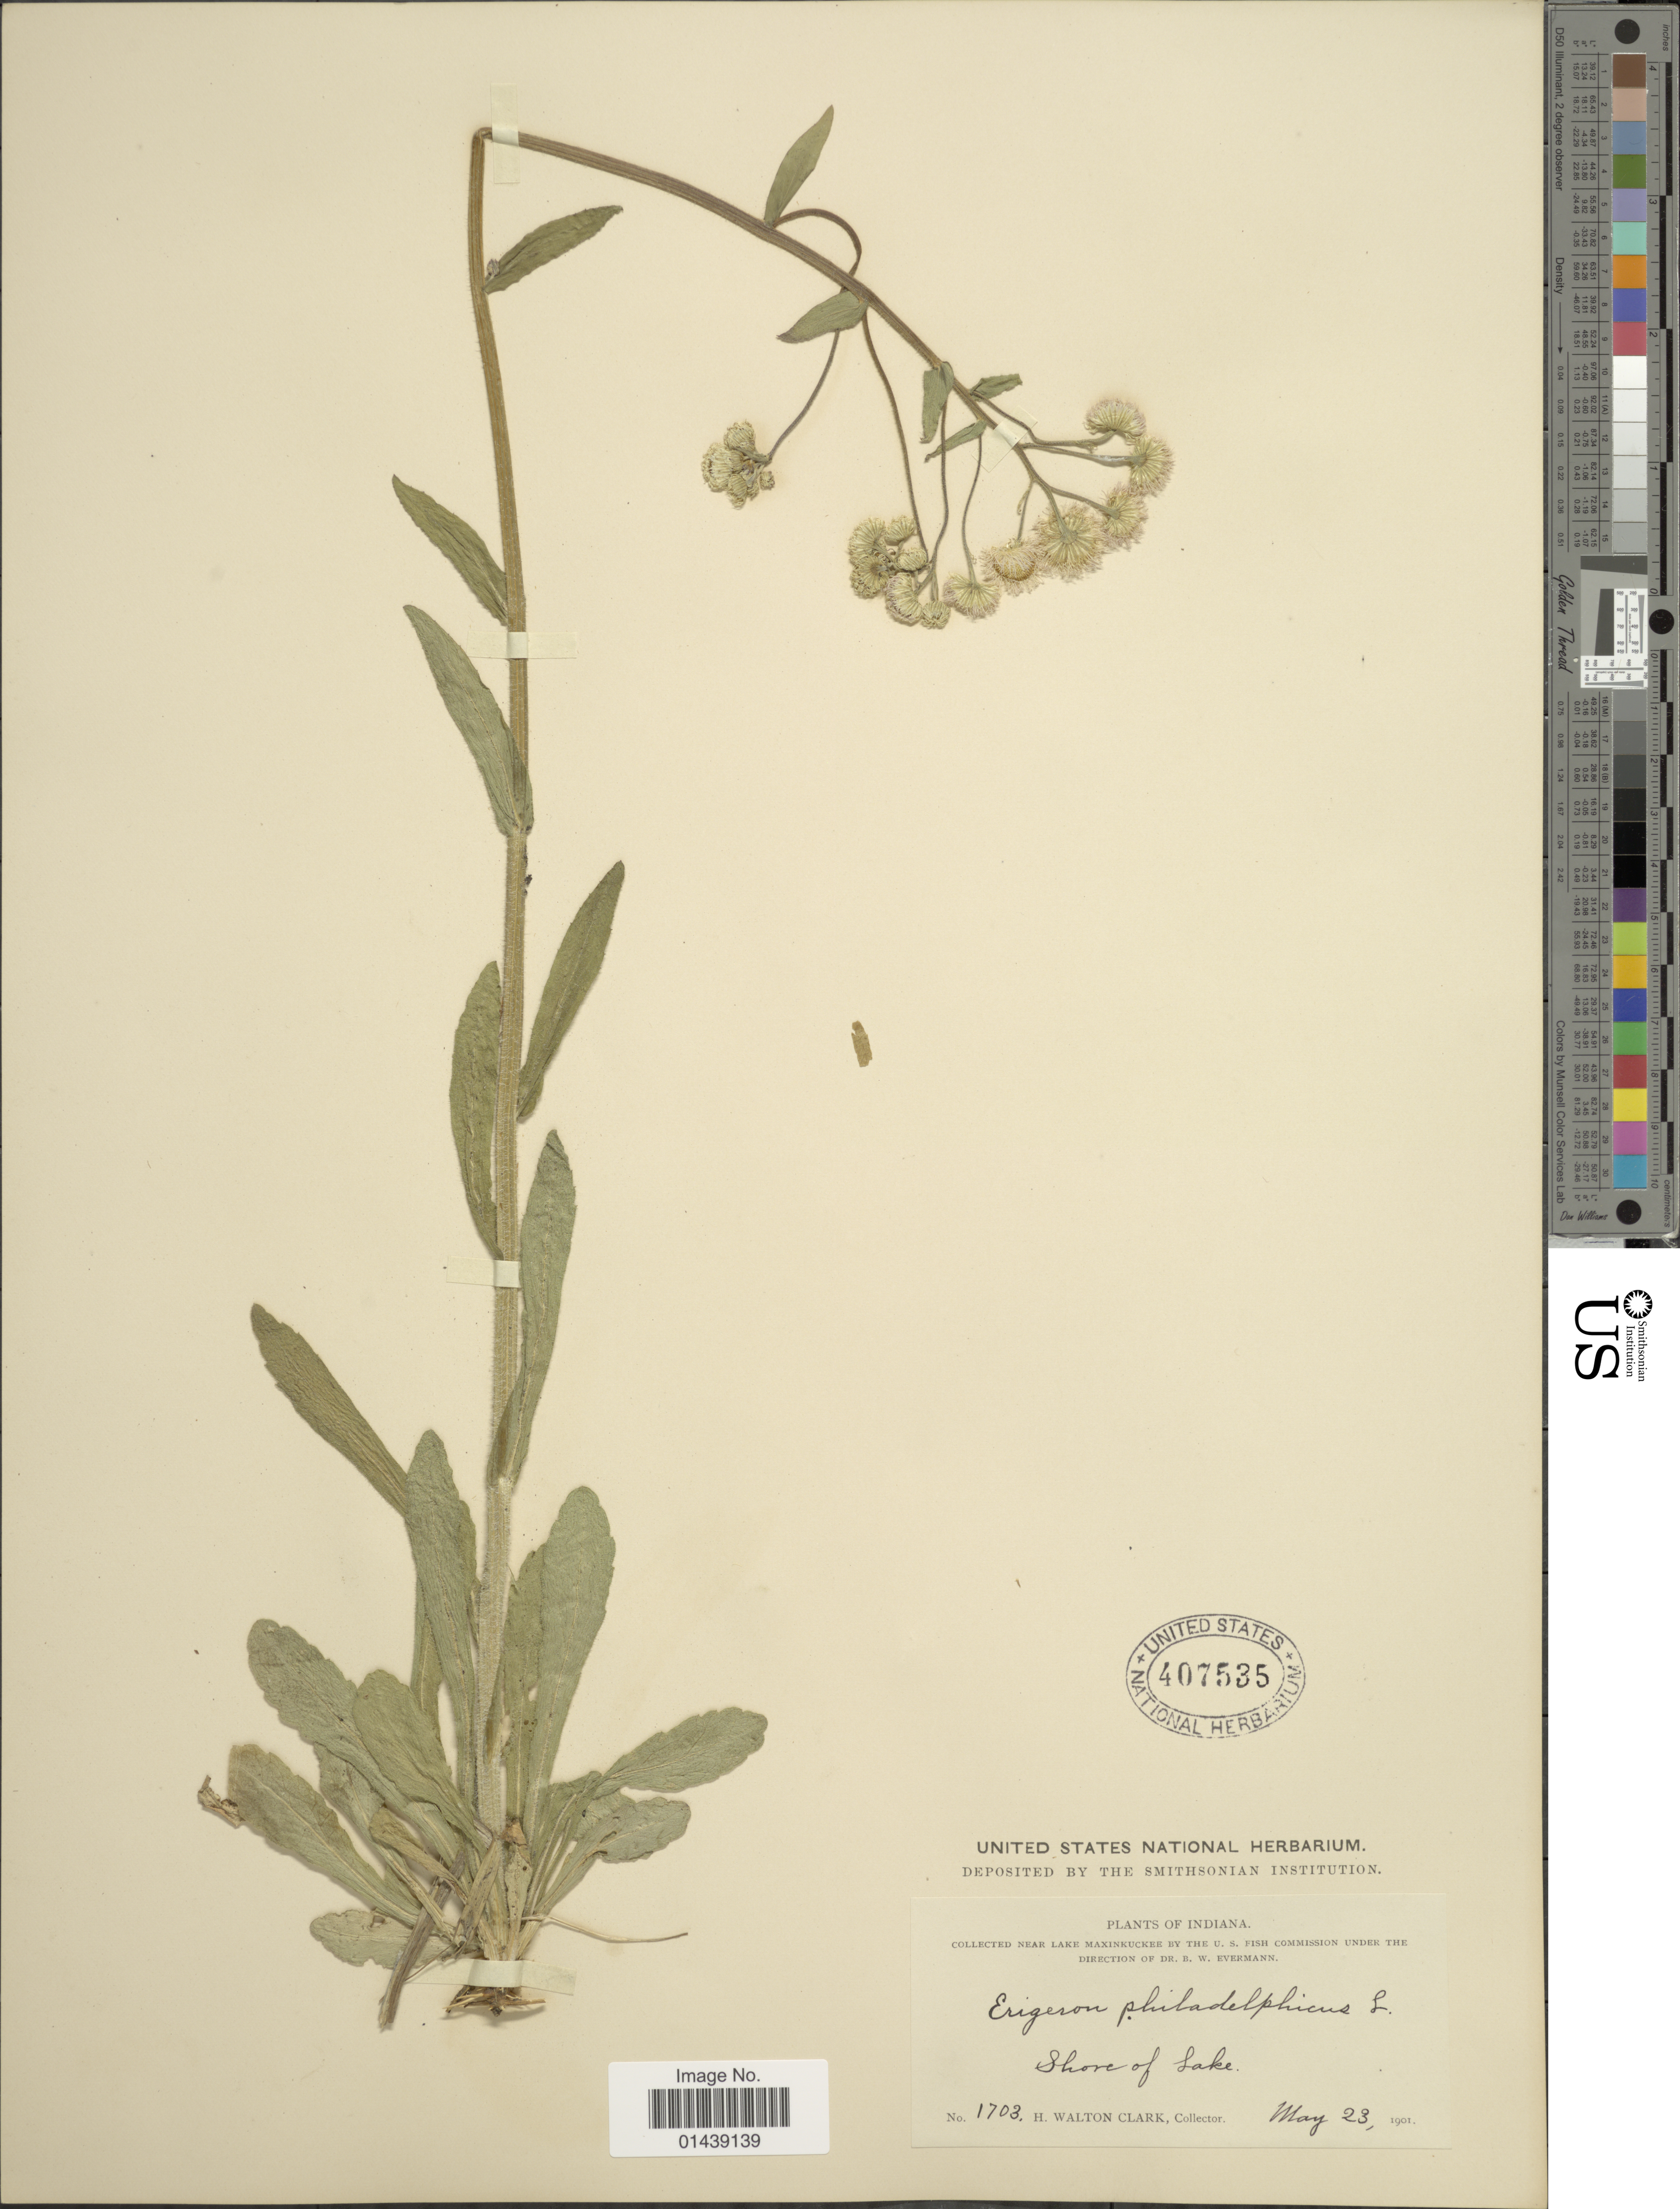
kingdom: Plantae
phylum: Tracheophyta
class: Magnoliopsida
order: Asterales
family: Asteraceae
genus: Erigeron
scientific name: Erigeron philadelphicus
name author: L.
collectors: H. W. Clark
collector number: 1703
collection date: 1901-05-23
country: United States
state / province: Indiana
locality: Near Lake Maxinkuckee. Shore of Lake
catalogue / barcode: US 407535